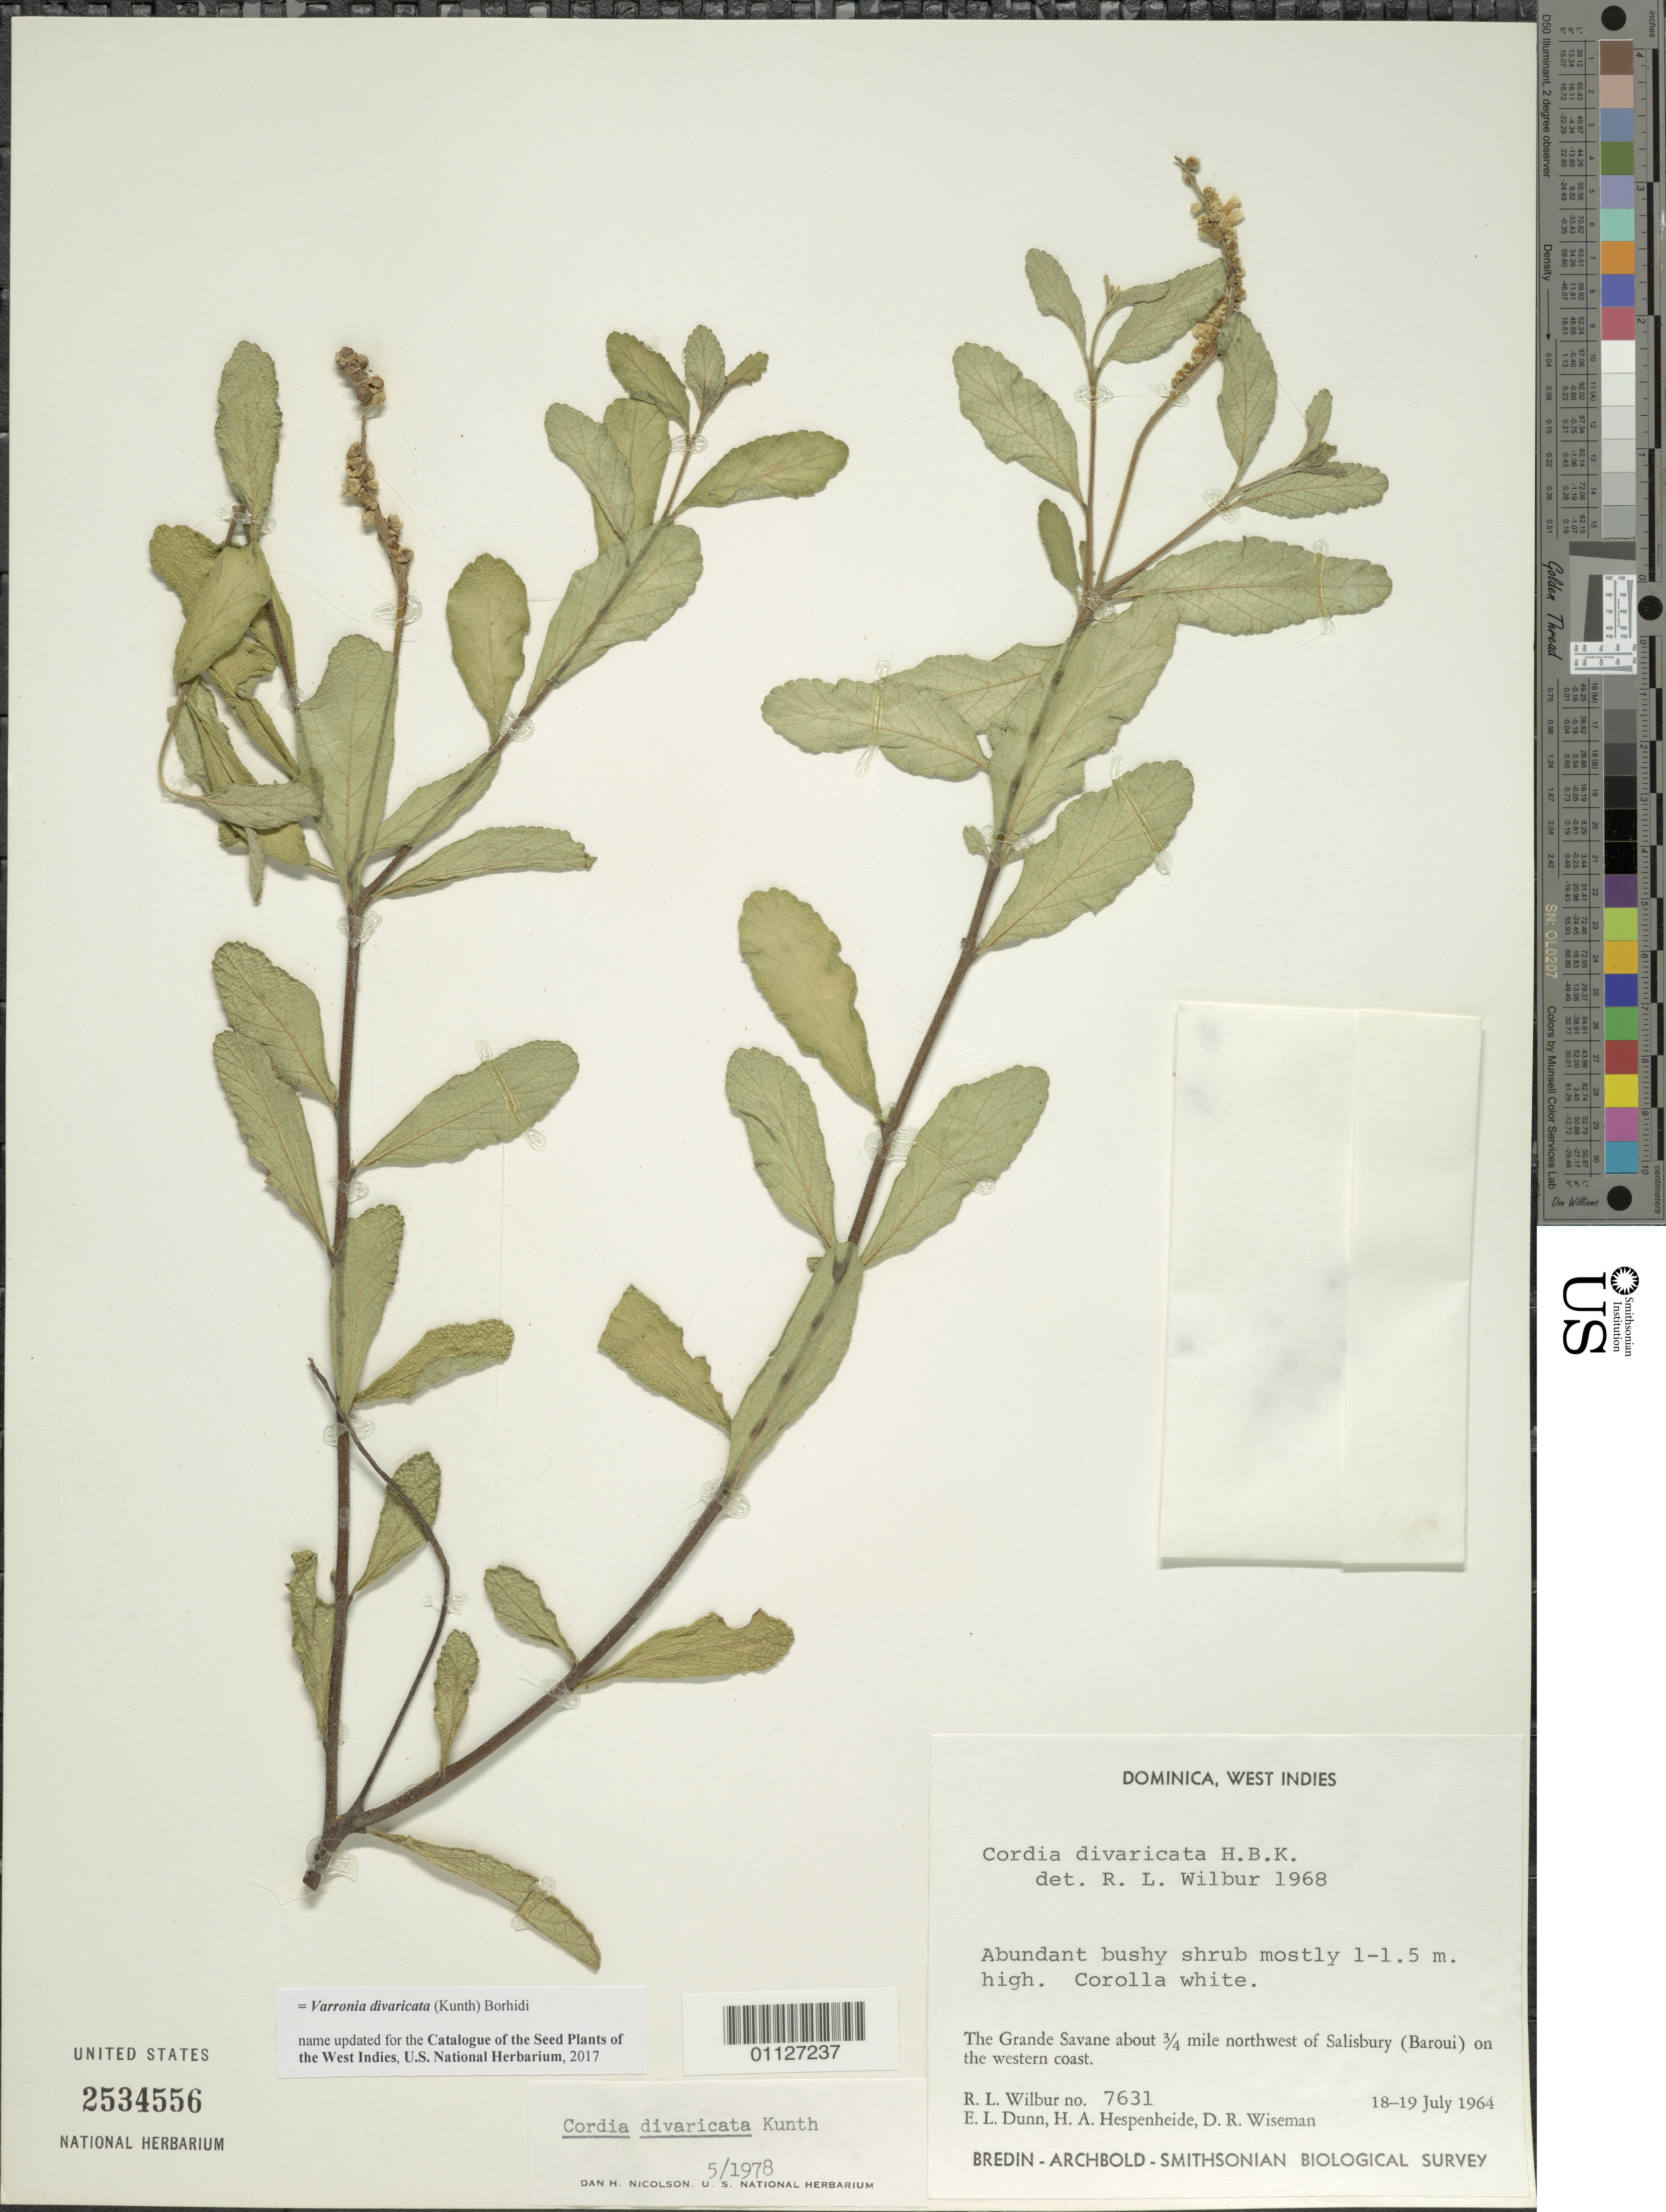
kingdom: Plantae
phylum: Tracheophyta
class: Magnoliopsida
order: Boraginales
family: Cordiaceae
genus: Varronia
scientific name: Varronia divaricata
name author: (Kunth) Borhidi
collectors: R. L. Wilbur, E. Dunn, H. A. Hespenheide & D. R. Wiseman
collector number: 7631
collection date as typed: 18 Jul 1964 to 19 Jul 1964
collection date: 1964-07-18/1964-07-19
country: Dominica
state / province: St. Joseph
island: Dominica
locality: The Grande Savane about 0.75 mi NW of Salisbury (Baroui) on the W coast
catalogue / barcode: US 2534556